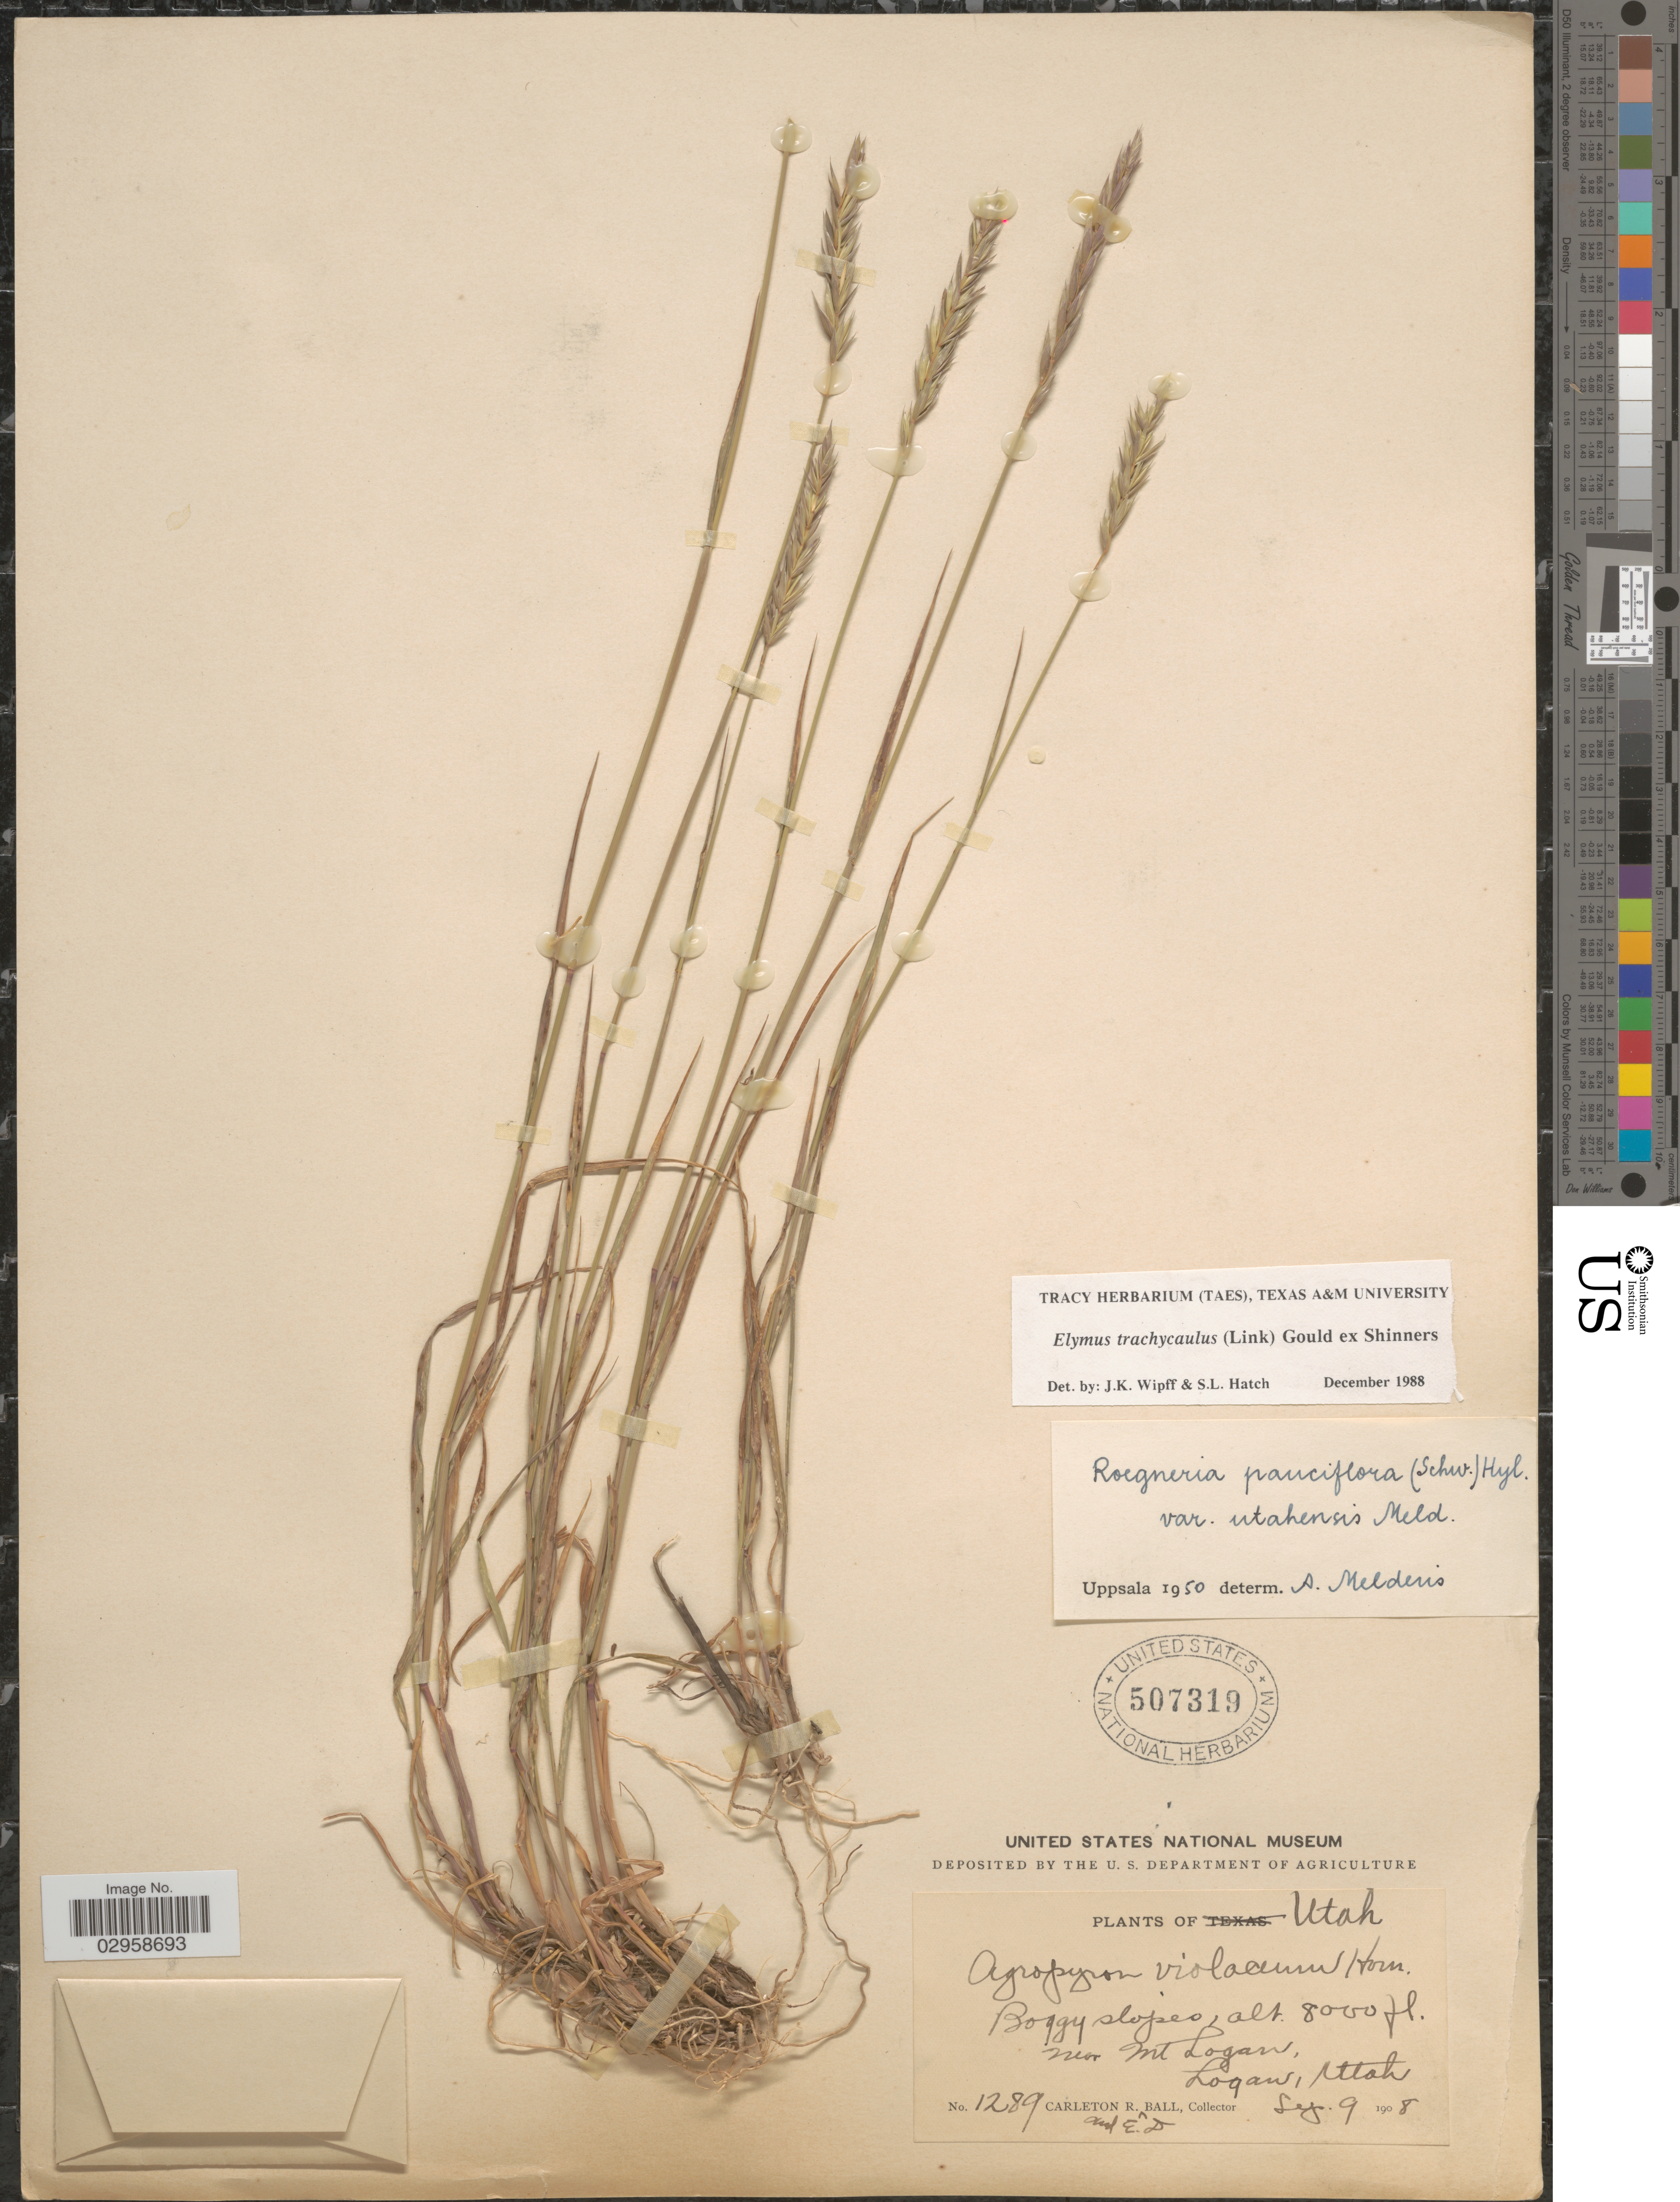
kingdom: Plantae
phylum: Tracheophyta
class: Liliopsida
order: Poales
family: Poaceae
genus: Elymus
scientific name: Elymus trachycaulus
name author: (Link) Gould ex Shinners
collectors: C. R. Ball & E. Ball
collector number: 1289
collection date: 1908-09-09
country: United States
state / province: Utah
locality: Near Mt. Logan, Logan.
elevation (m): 2438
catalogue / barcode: US 507319